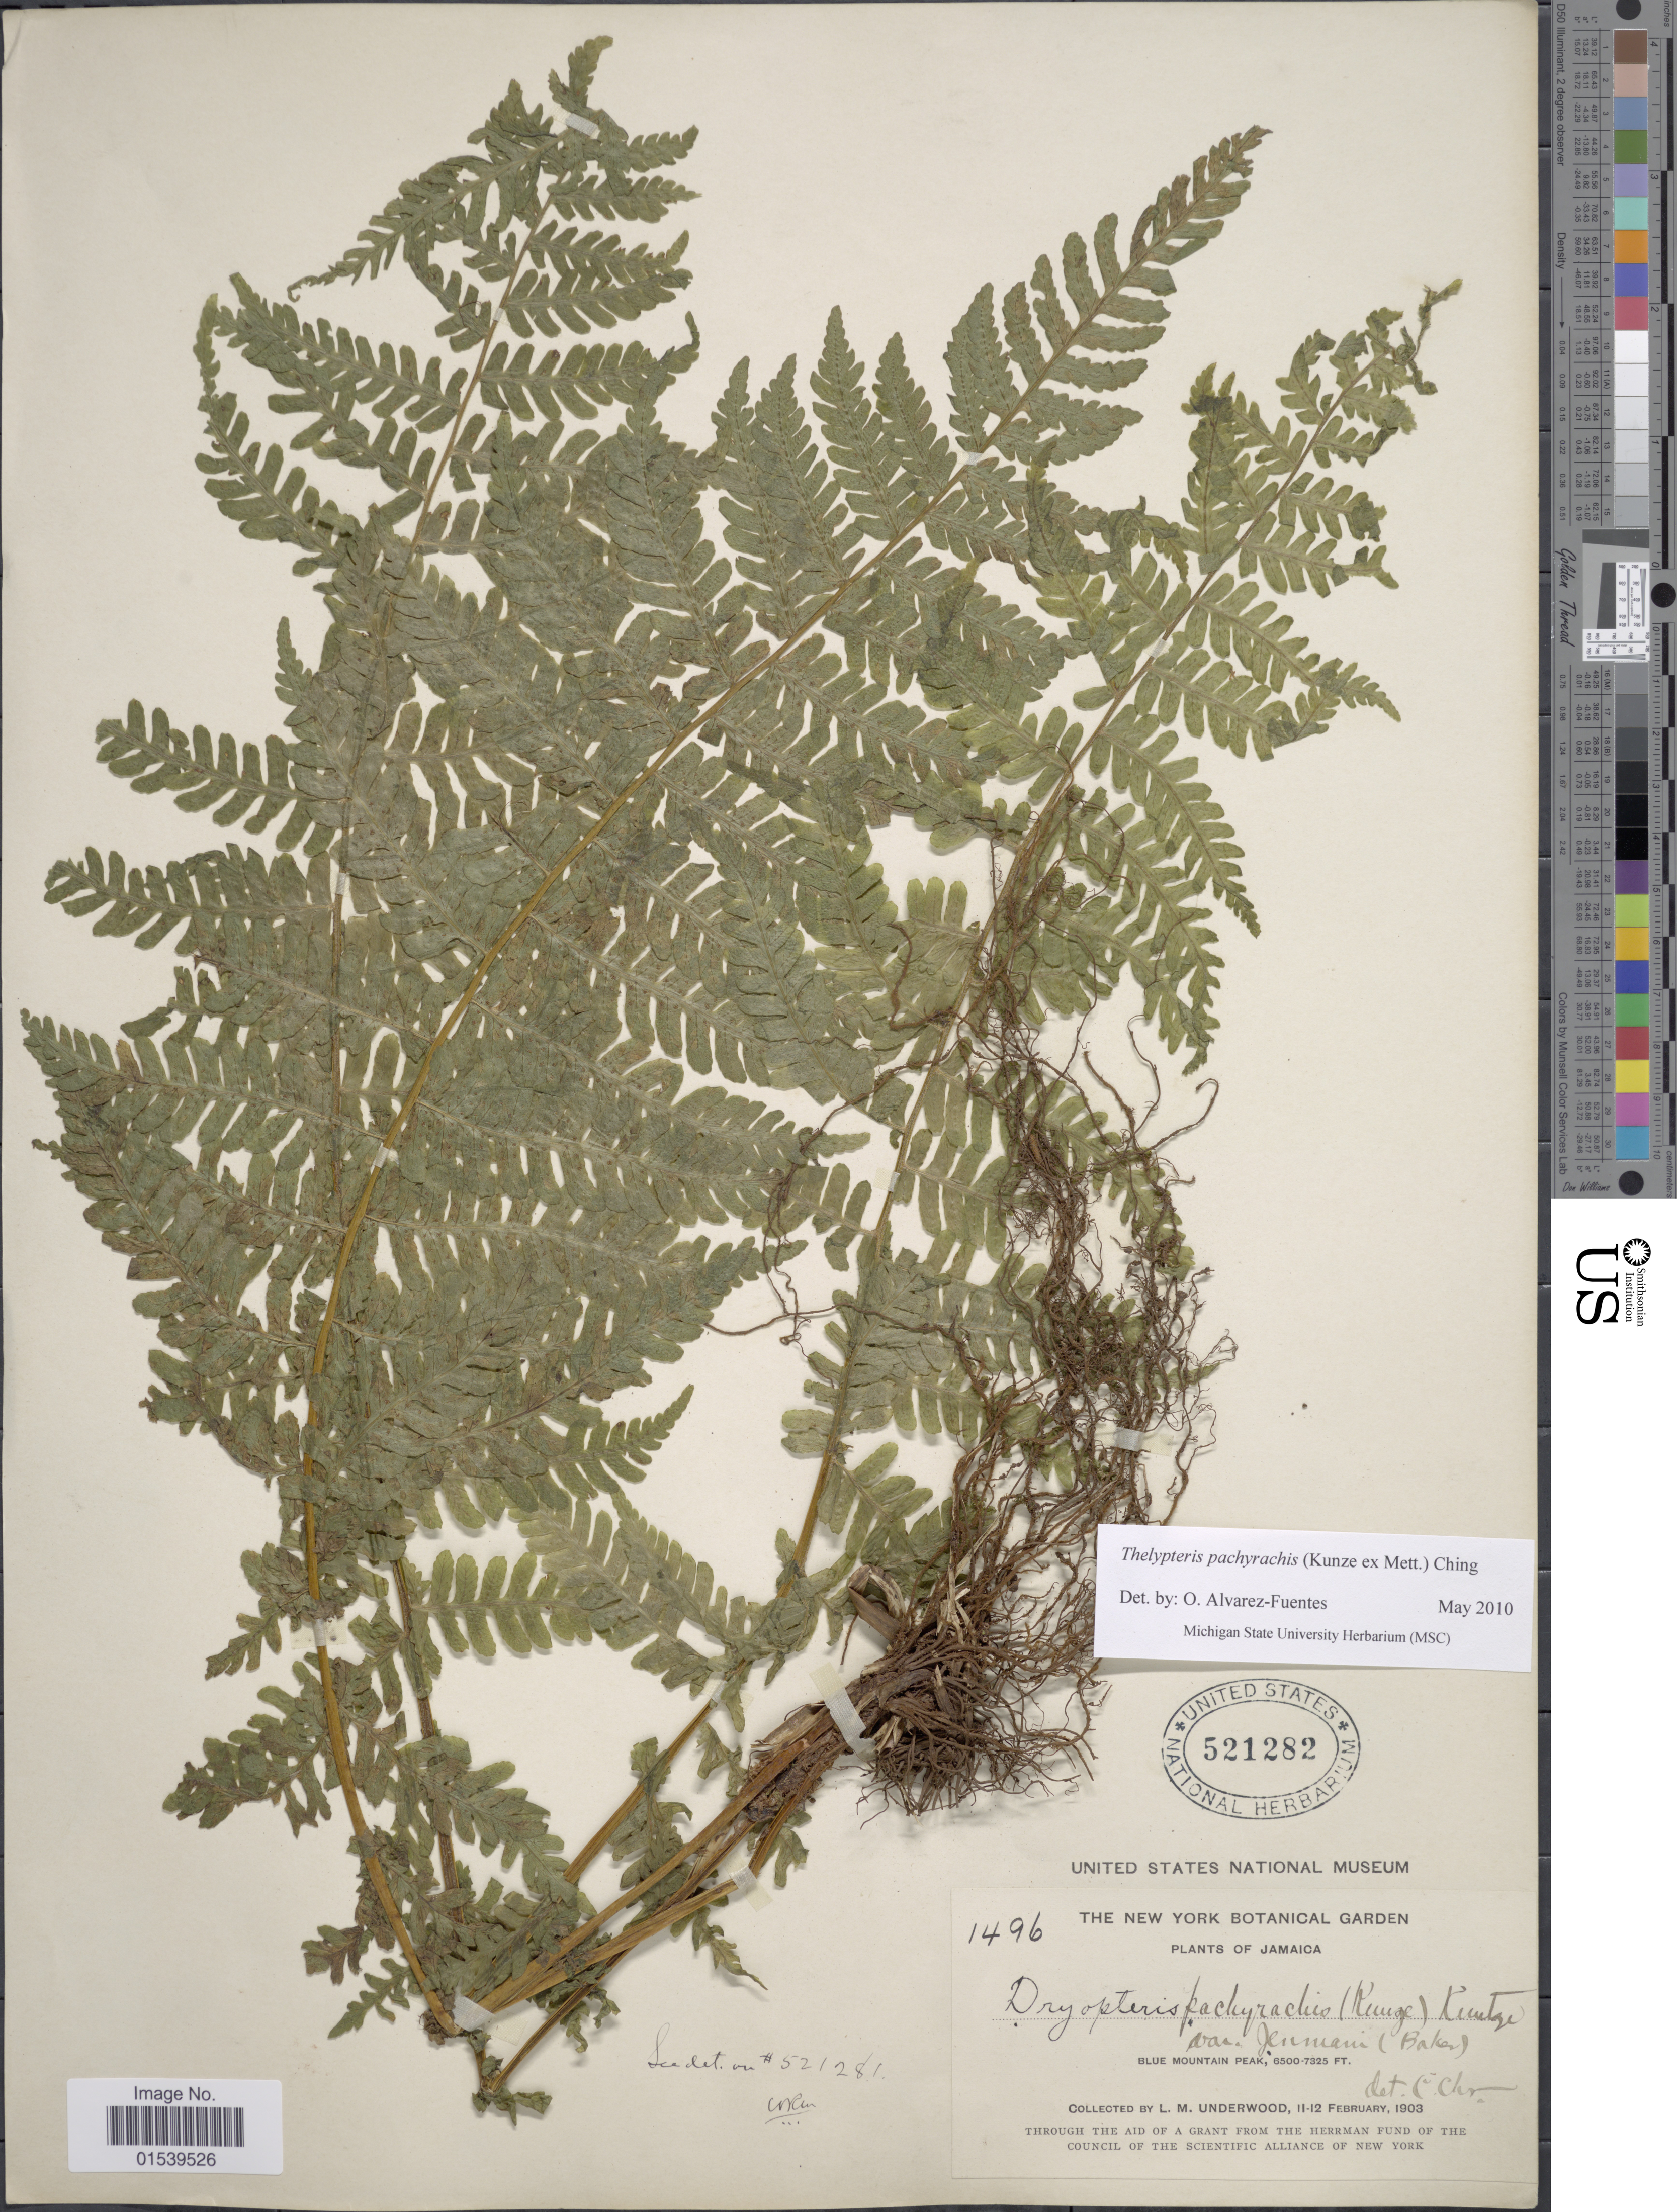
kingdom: Plantae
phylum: Tracheophyta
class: Polypodiopsida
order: Polypodiales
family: Thelypteridaceae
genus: Amauropelta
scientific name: Amauropelta pachyrachis (Kunze) comb. nov., ined 2015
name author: (Kunze)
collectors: L. M. Underwood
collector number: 1496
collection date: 1903-02-11/1903-02-12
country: Jamaica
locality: Blue Mountain Peak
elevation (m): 1981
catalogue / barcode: US 521282